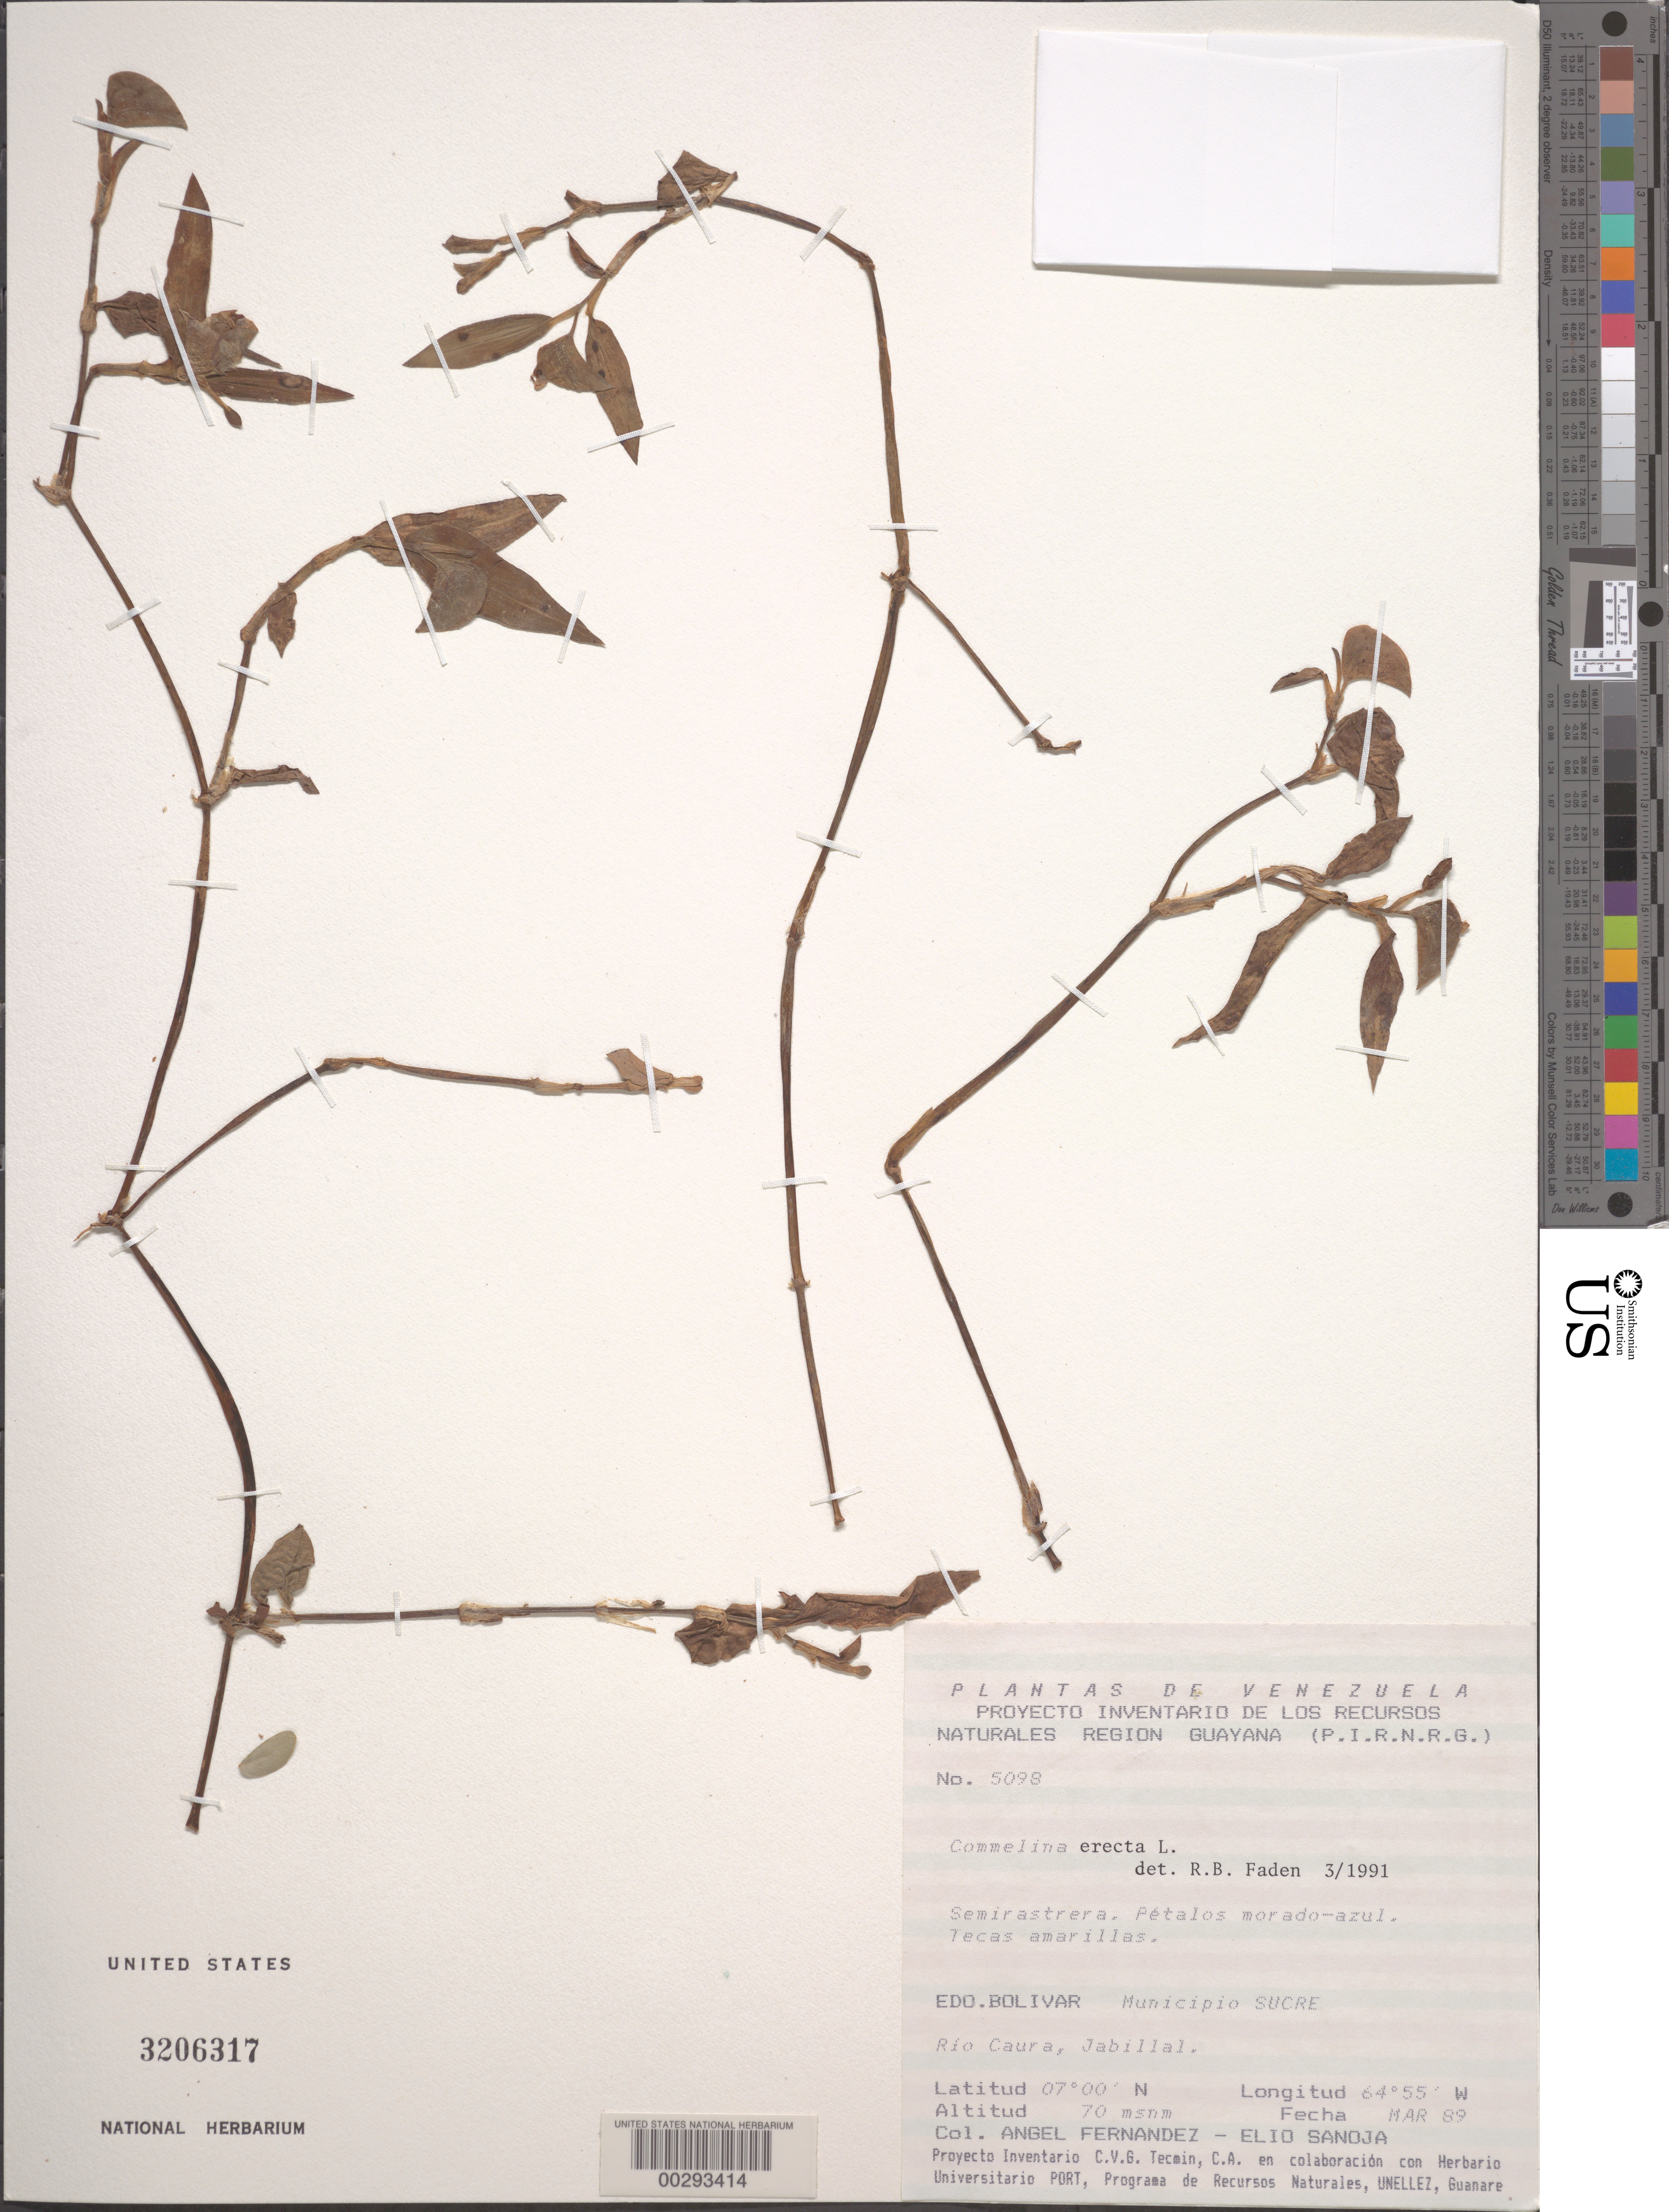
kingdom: Plantae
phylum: Tracheophyta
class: Liliopsida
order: Commelinales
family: Commelinaceae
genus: Commelina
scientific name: Commelina erecta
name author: L.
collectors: Á. Fernández & E. Sanoja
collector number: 4921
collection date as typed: Mar 1989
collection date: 1989-03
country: Venezuela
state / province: Bolívar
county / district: Sucre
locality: Rio Caura, Jabillal. [country originally recorded as Ecuador but state, municipality, and locality are in Venezuela.]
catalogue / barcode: US 3206317